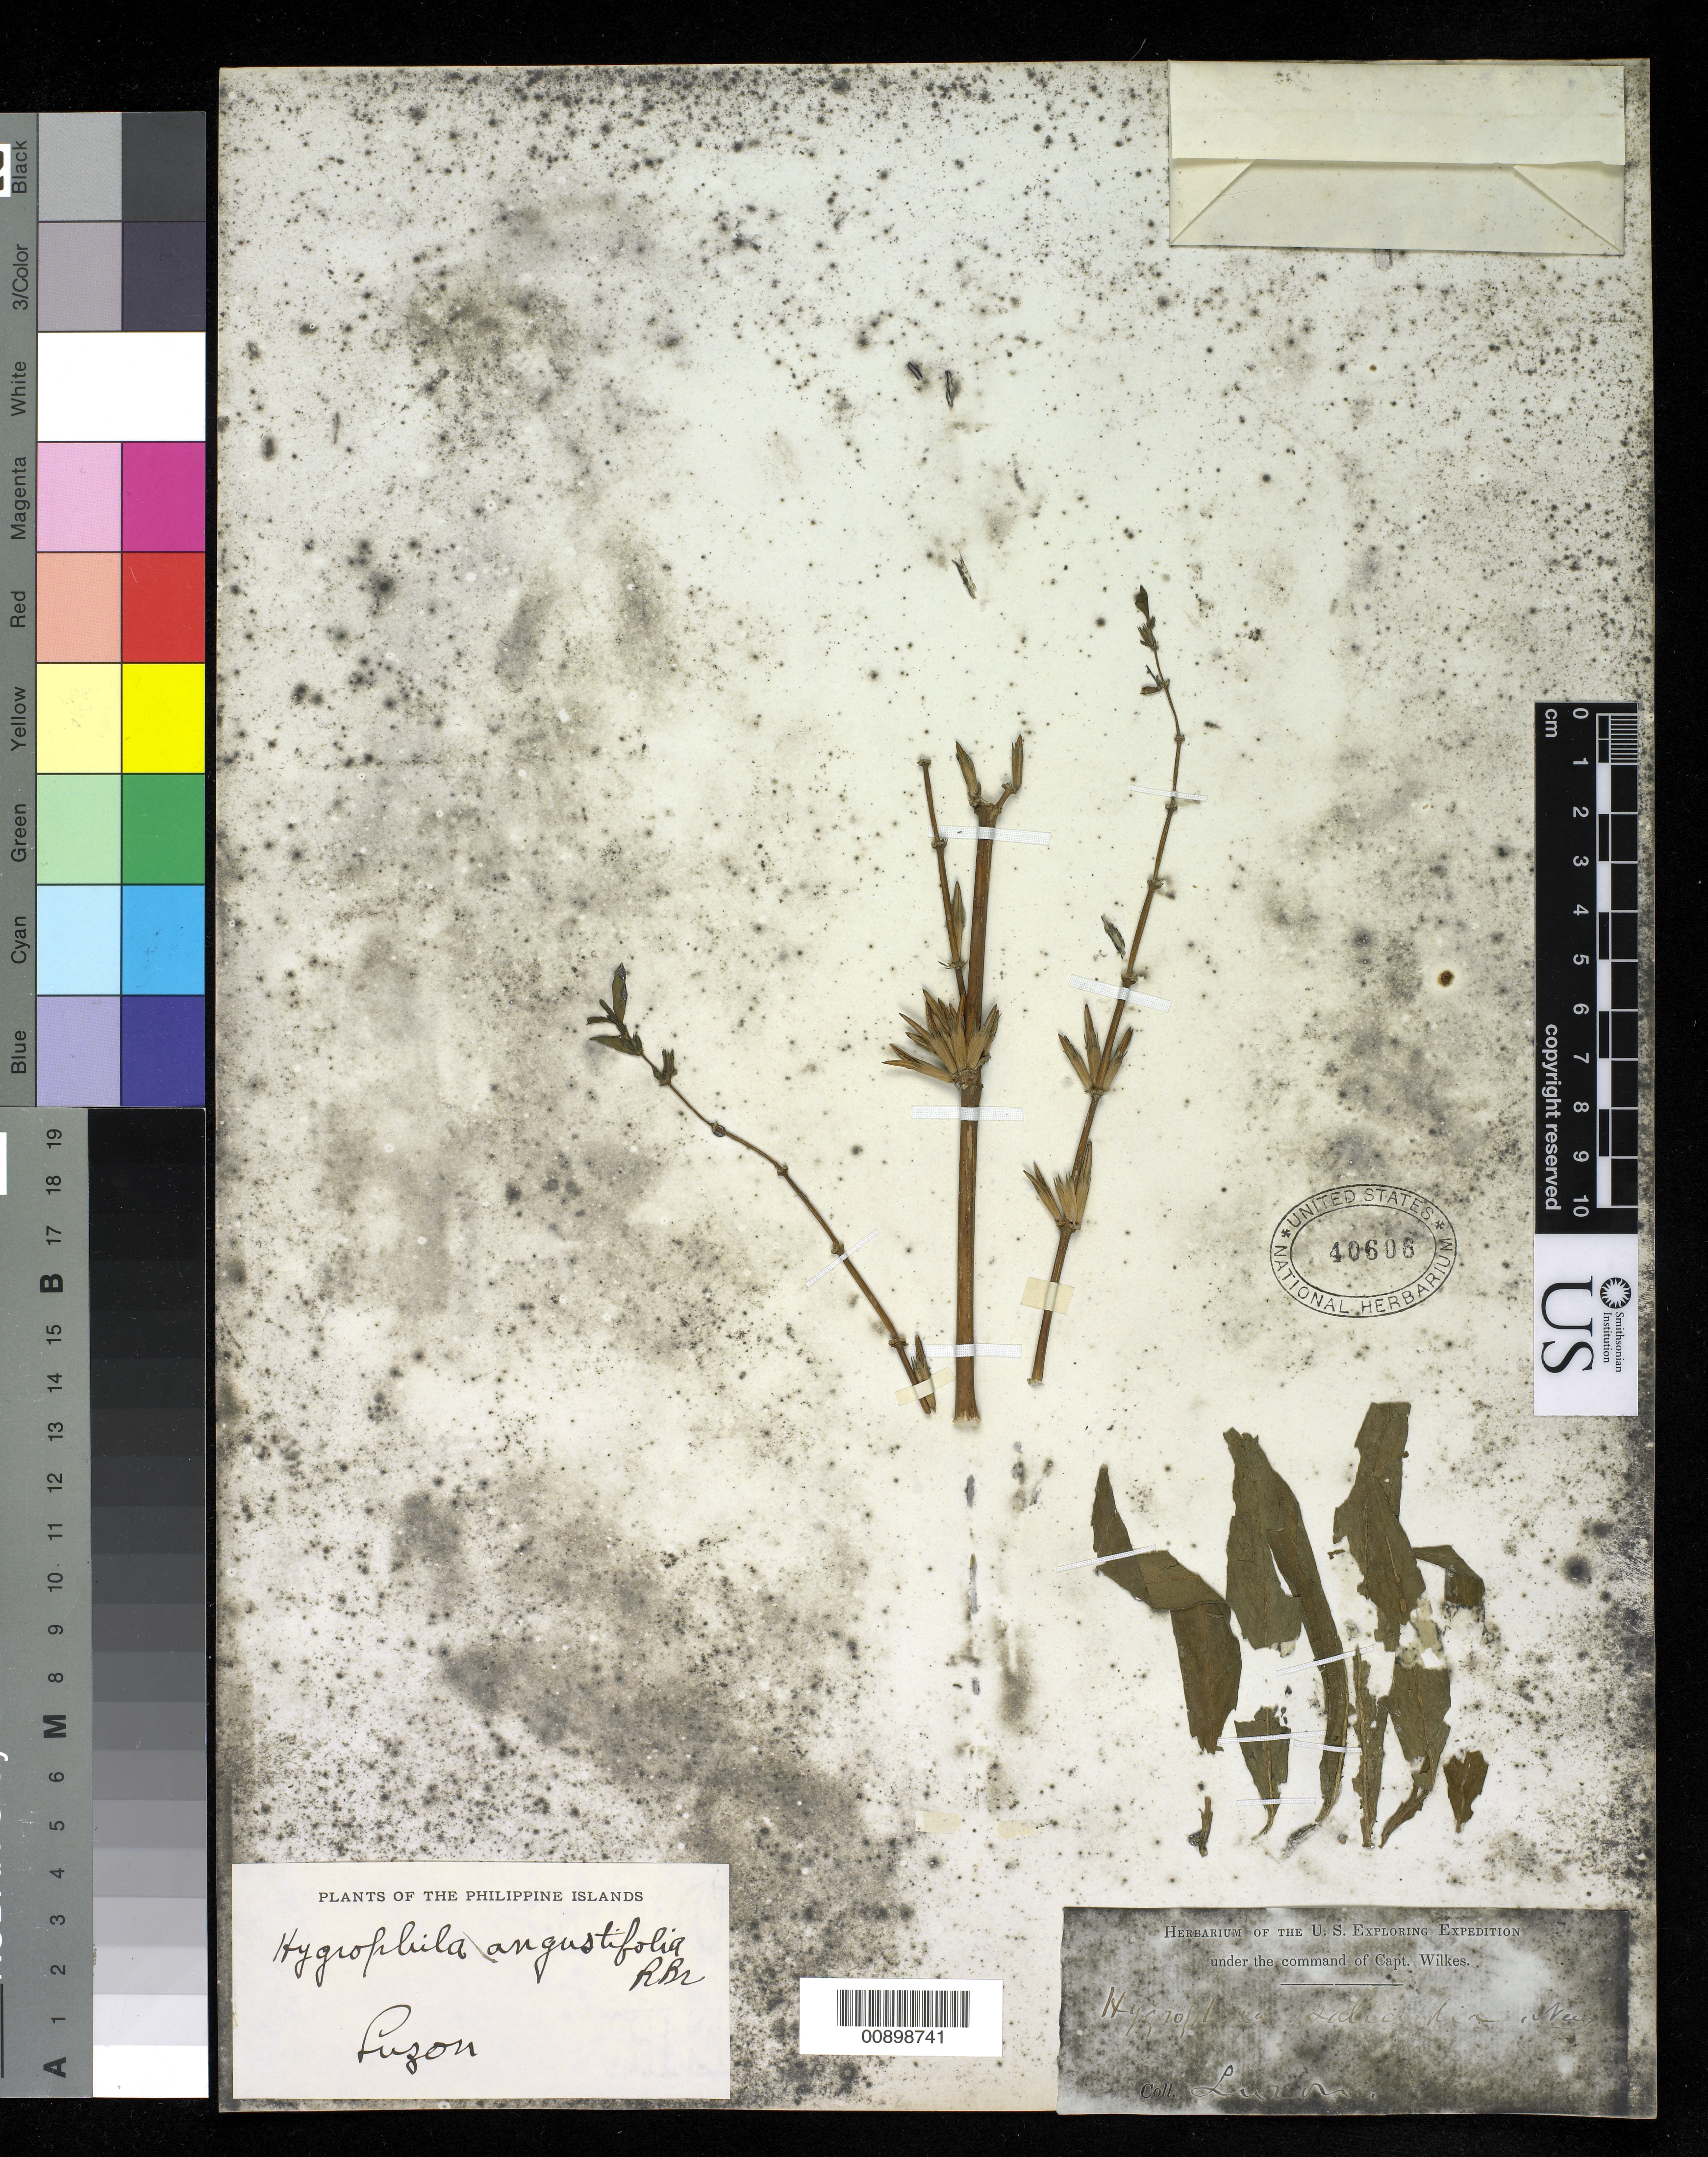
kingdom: Plantae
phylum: Tracheophyta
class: Magnoliopsida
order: Lamiales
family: Acanthaceae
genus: Hygrophila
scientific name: Hygrophila salicifolia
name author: (Vahl) Nees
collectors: Wilkes Explor. Exped.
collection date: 1838/1842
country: Philippines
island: Luzon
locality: Luzon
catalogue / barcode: US 40606